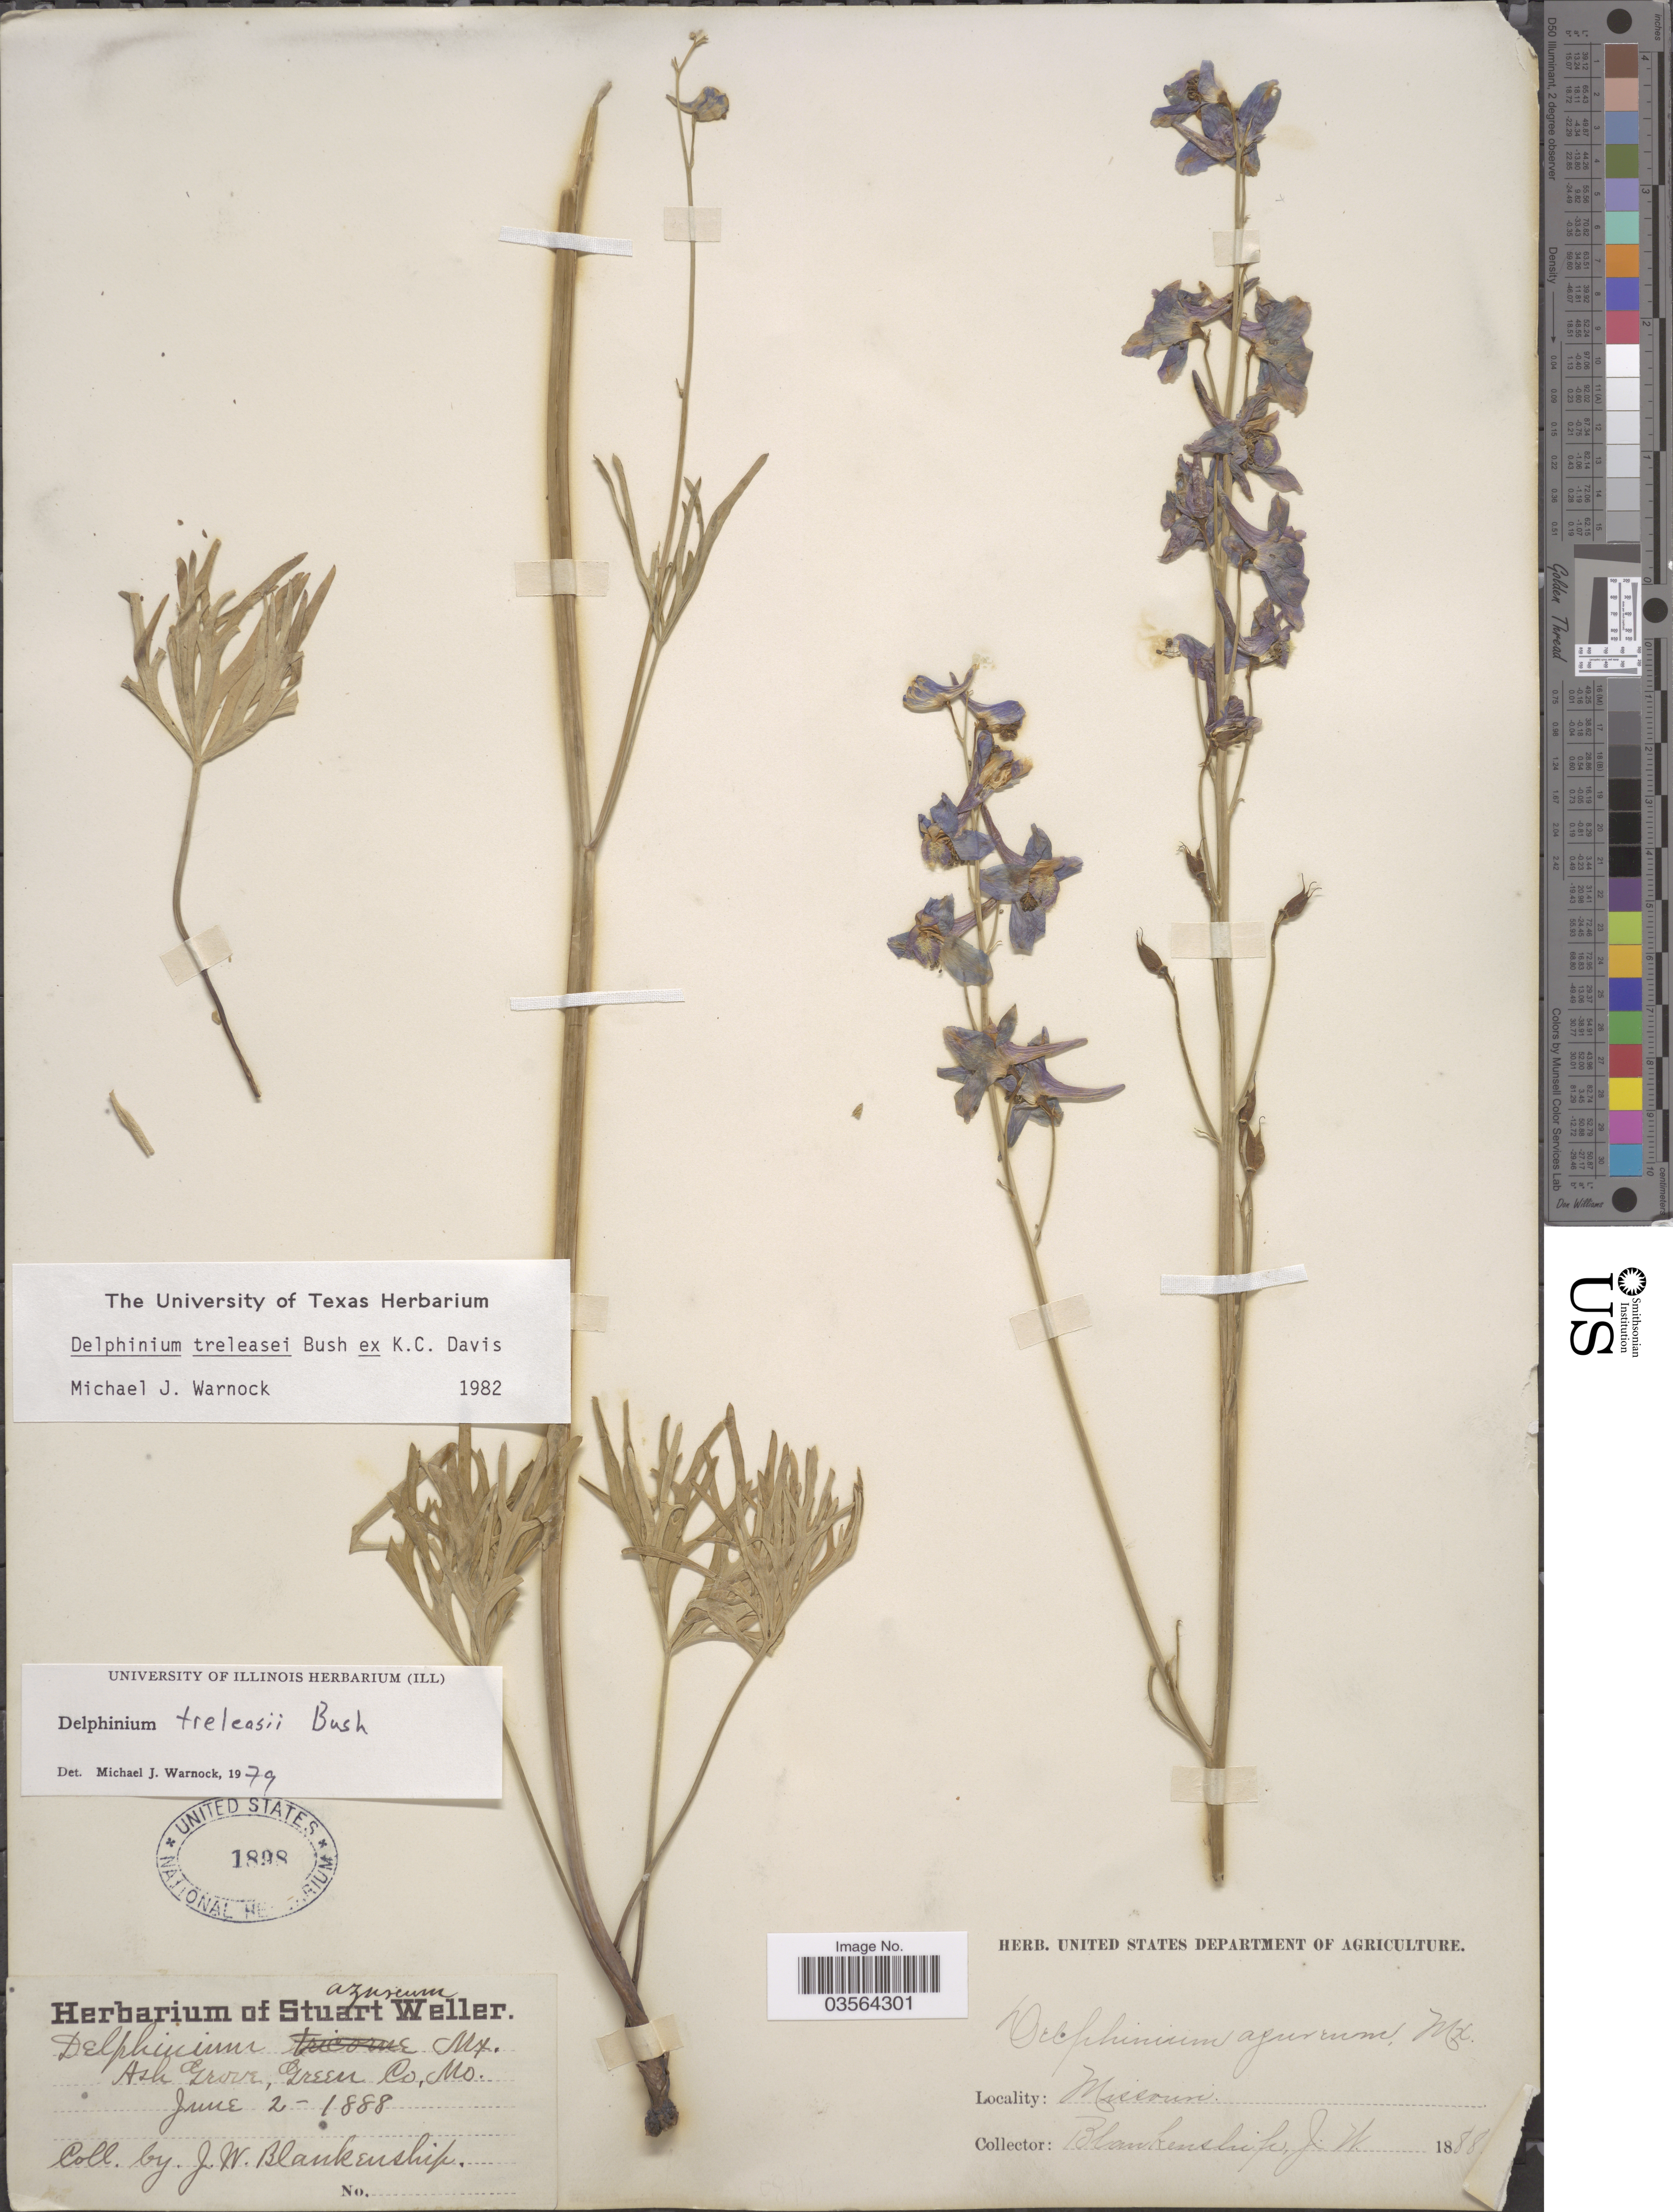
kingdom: Plantae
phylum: Tracheophyta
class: Magnoliopsida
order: Ranunculales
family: Ranunculaceae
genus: Delphinium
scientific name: Delphinium treleasei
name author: Bush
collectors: J. W. Blankinship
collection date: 1888-06-02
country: United States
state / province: Missouri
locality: Ash Grove, Green Co.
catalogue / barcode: US 1898